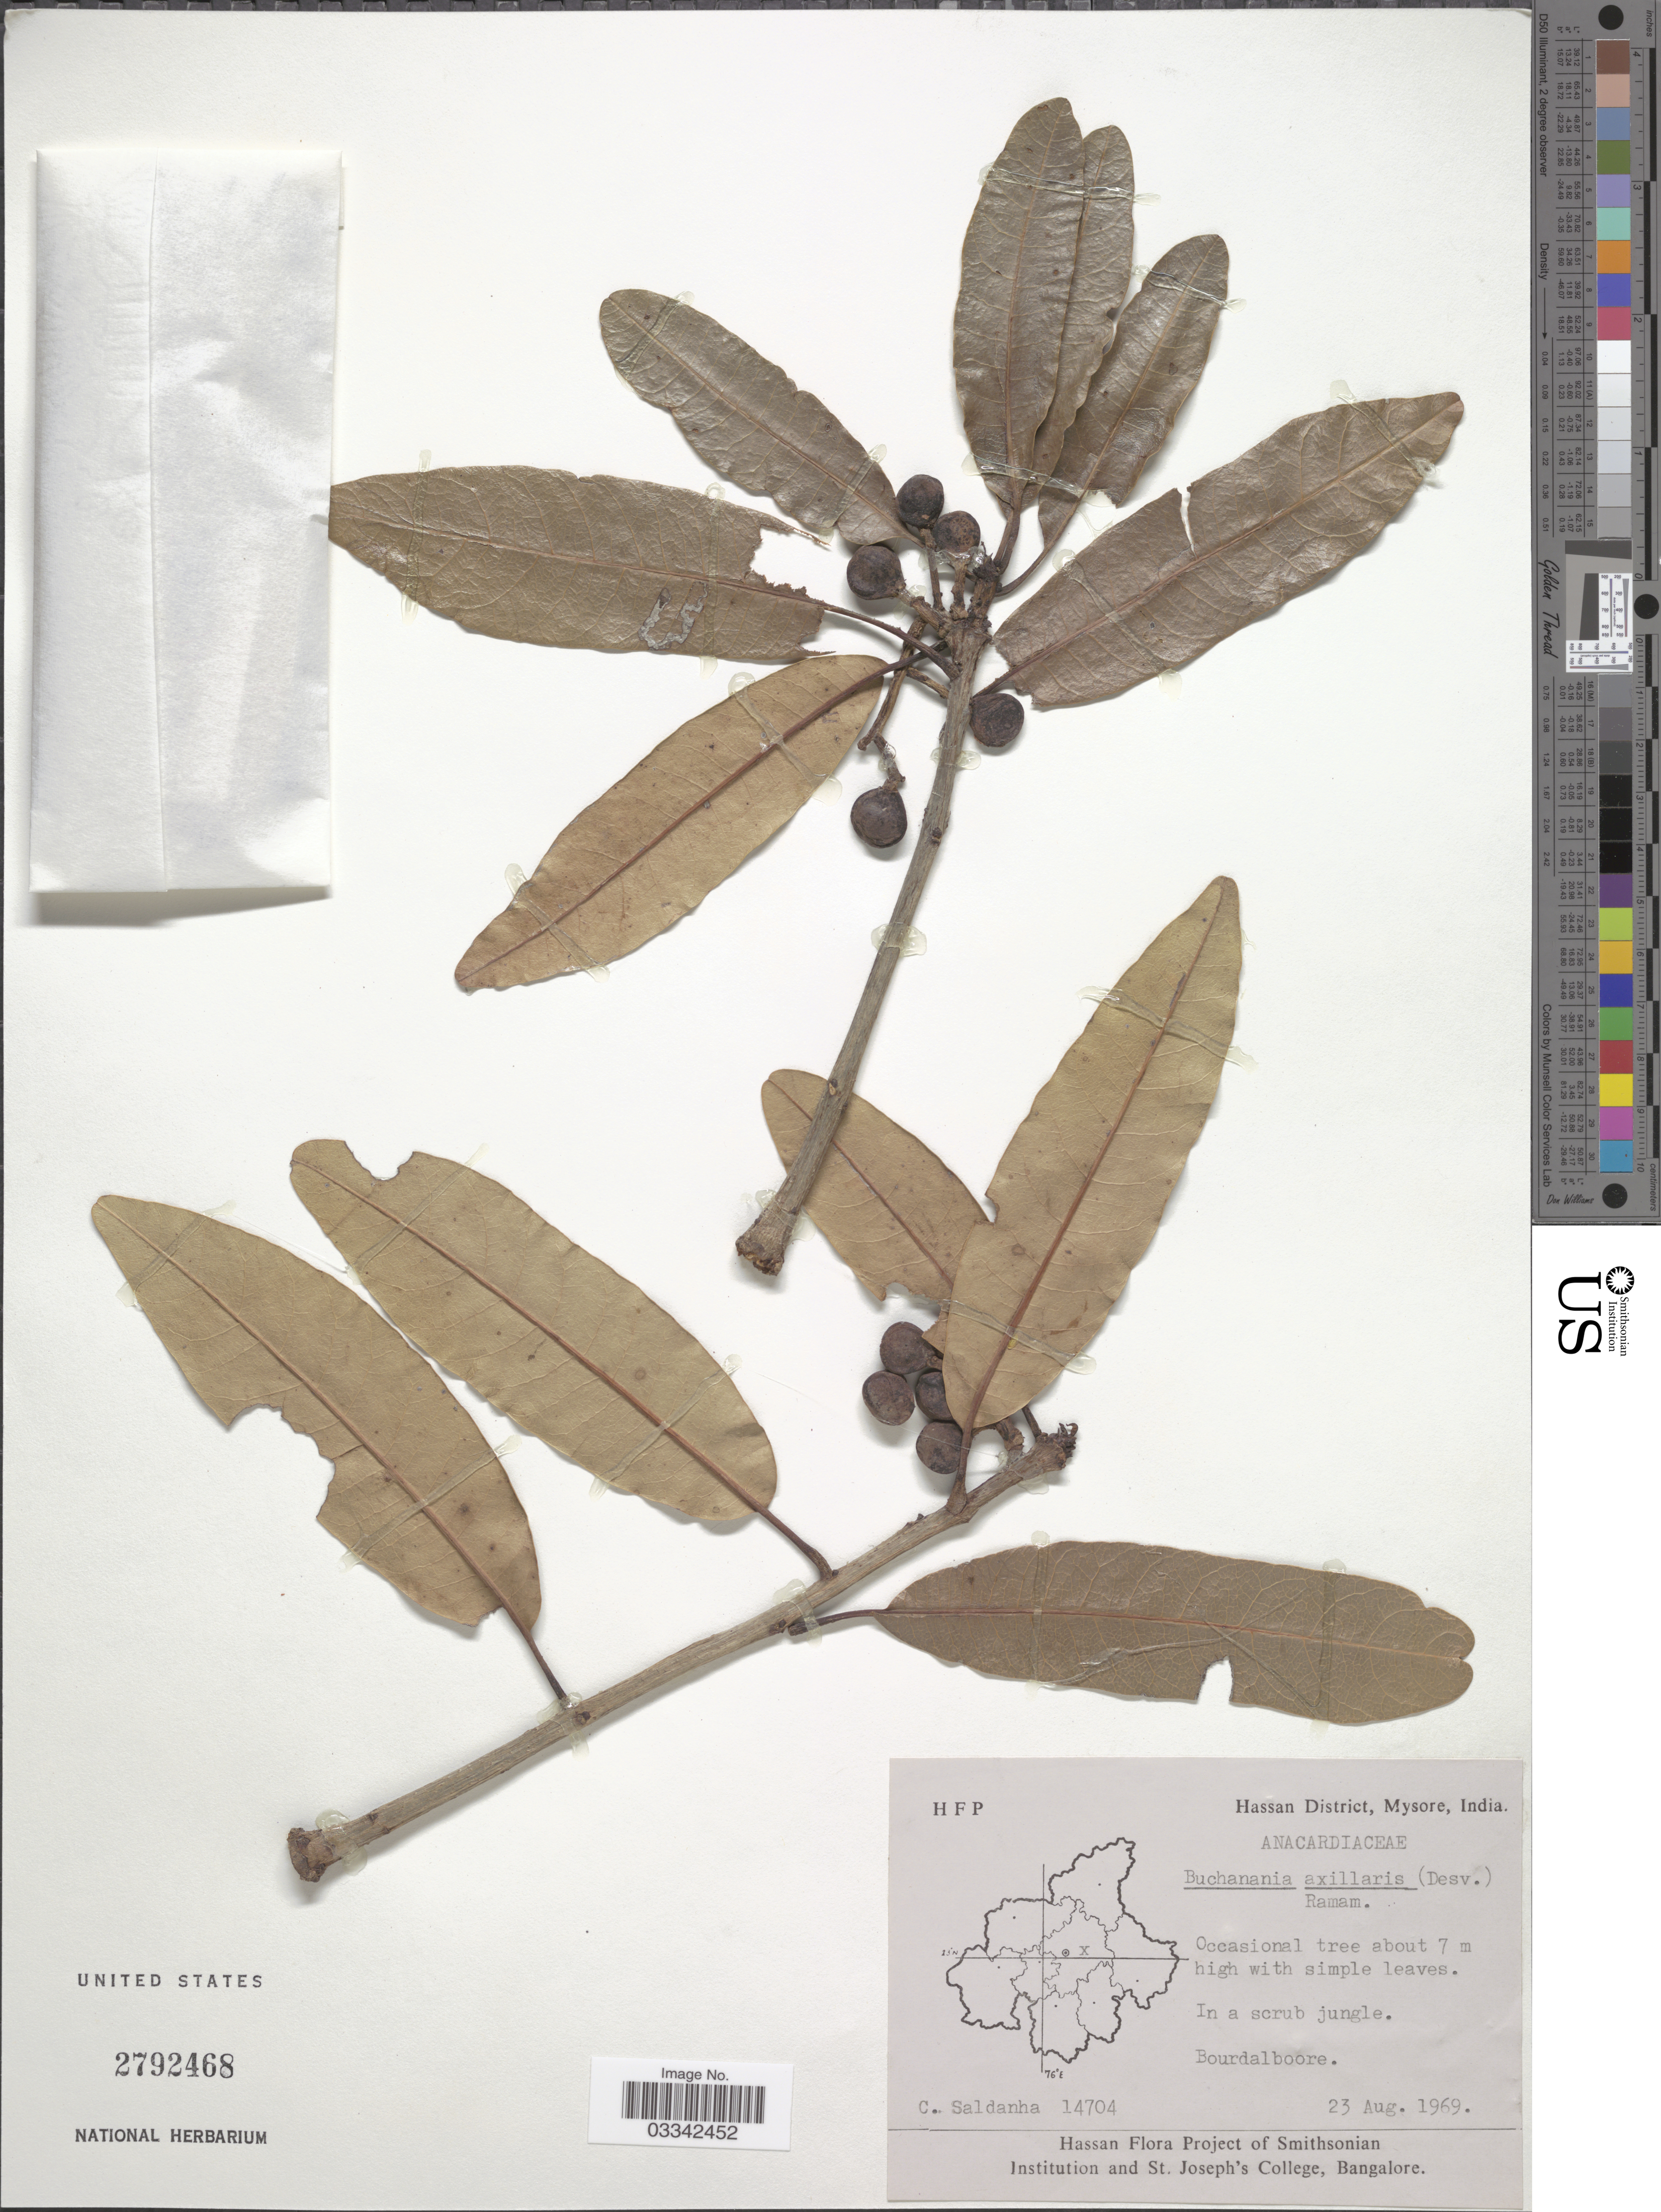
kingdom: Plantae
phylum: Tracheophyta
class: Magnoliopsida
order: Sapindales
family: Anacardiaceae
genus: Buchanania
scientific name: Buchanania axillaris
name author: Ramamoorthy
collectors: C. Saldanha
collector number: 14704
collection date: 1969-08-23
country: India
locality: Hassan District, Mysore. Bourdalboore.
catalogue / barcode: US 2792468